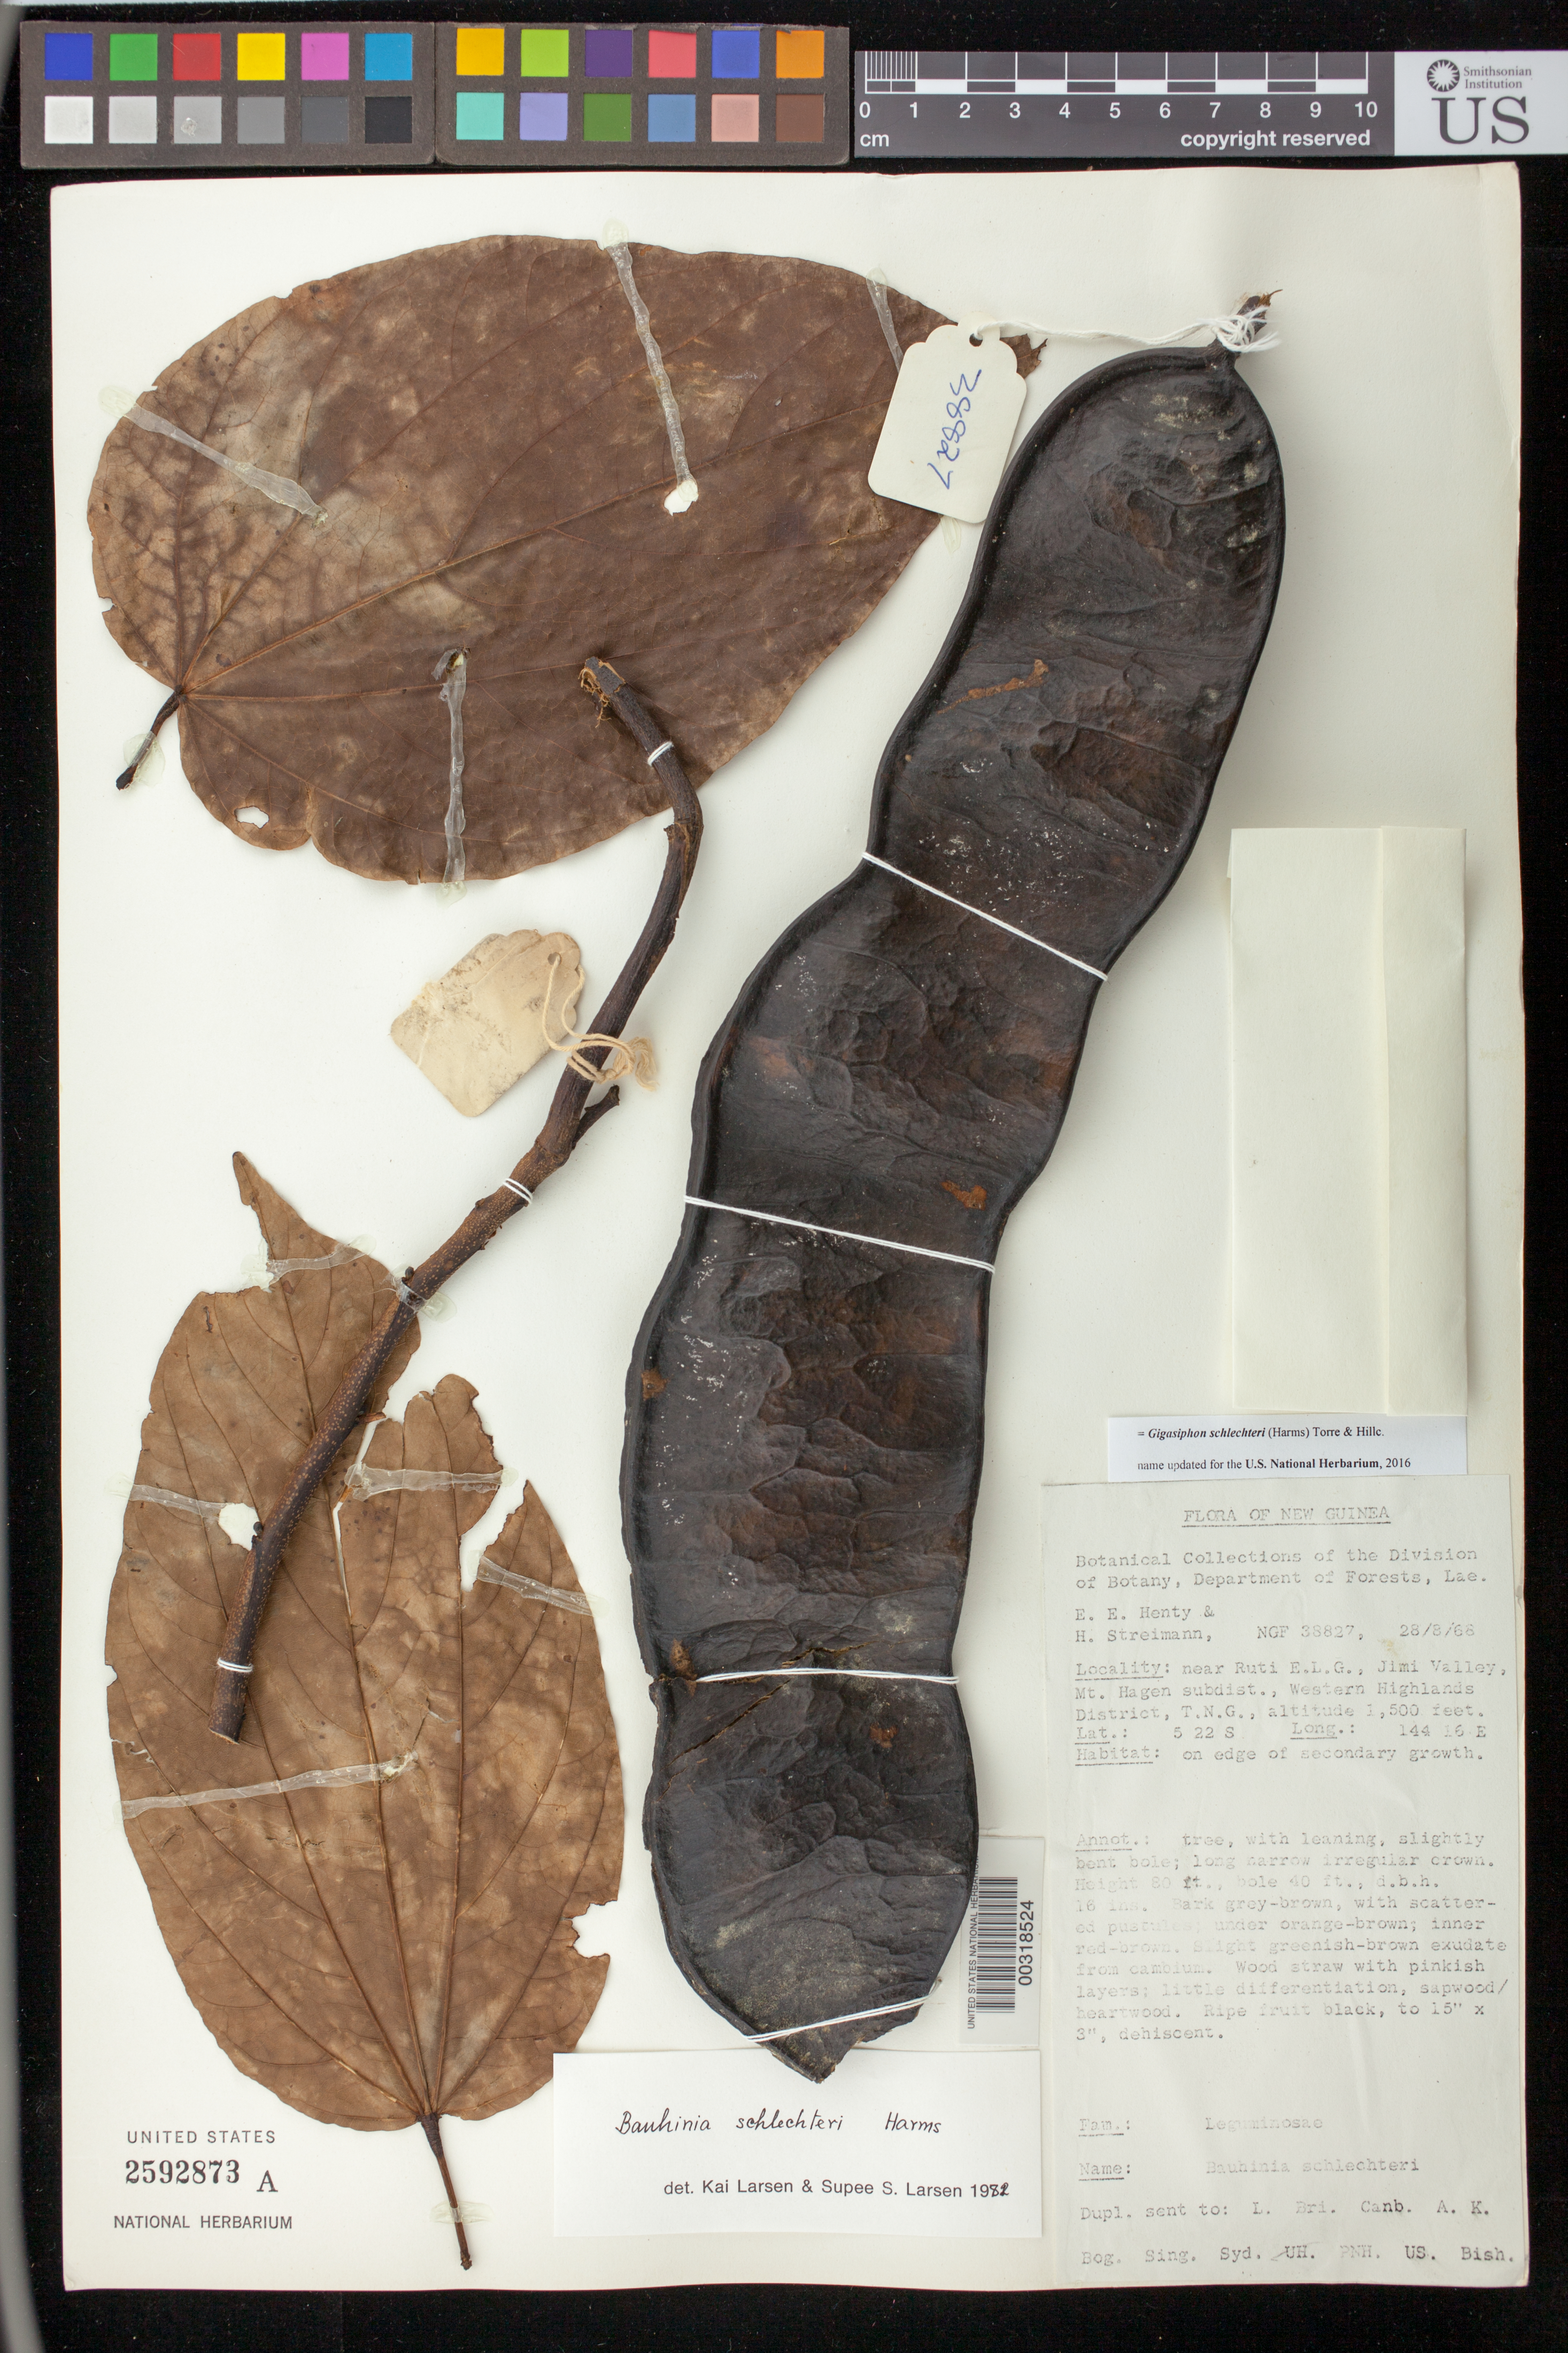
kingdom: Plantae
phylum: Tracheophyta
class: Magnoliopsida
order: Fabales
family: Fabaceae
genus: Bauhinia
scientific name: Bauhinia schlecteri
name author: Harms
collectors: E. Henty & H. Streimann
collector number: Ngf 38827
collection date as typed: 28 Aug 1968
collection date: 1968-08-28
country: Papua New Guinea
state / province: Western Highlands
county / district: Mount Hagen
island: New Guinea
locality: Near ruti e.l.g., jimi valley, mt. hagen subdist.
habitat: On edge of secondary growth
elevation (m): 457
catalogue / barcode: US 2592873A